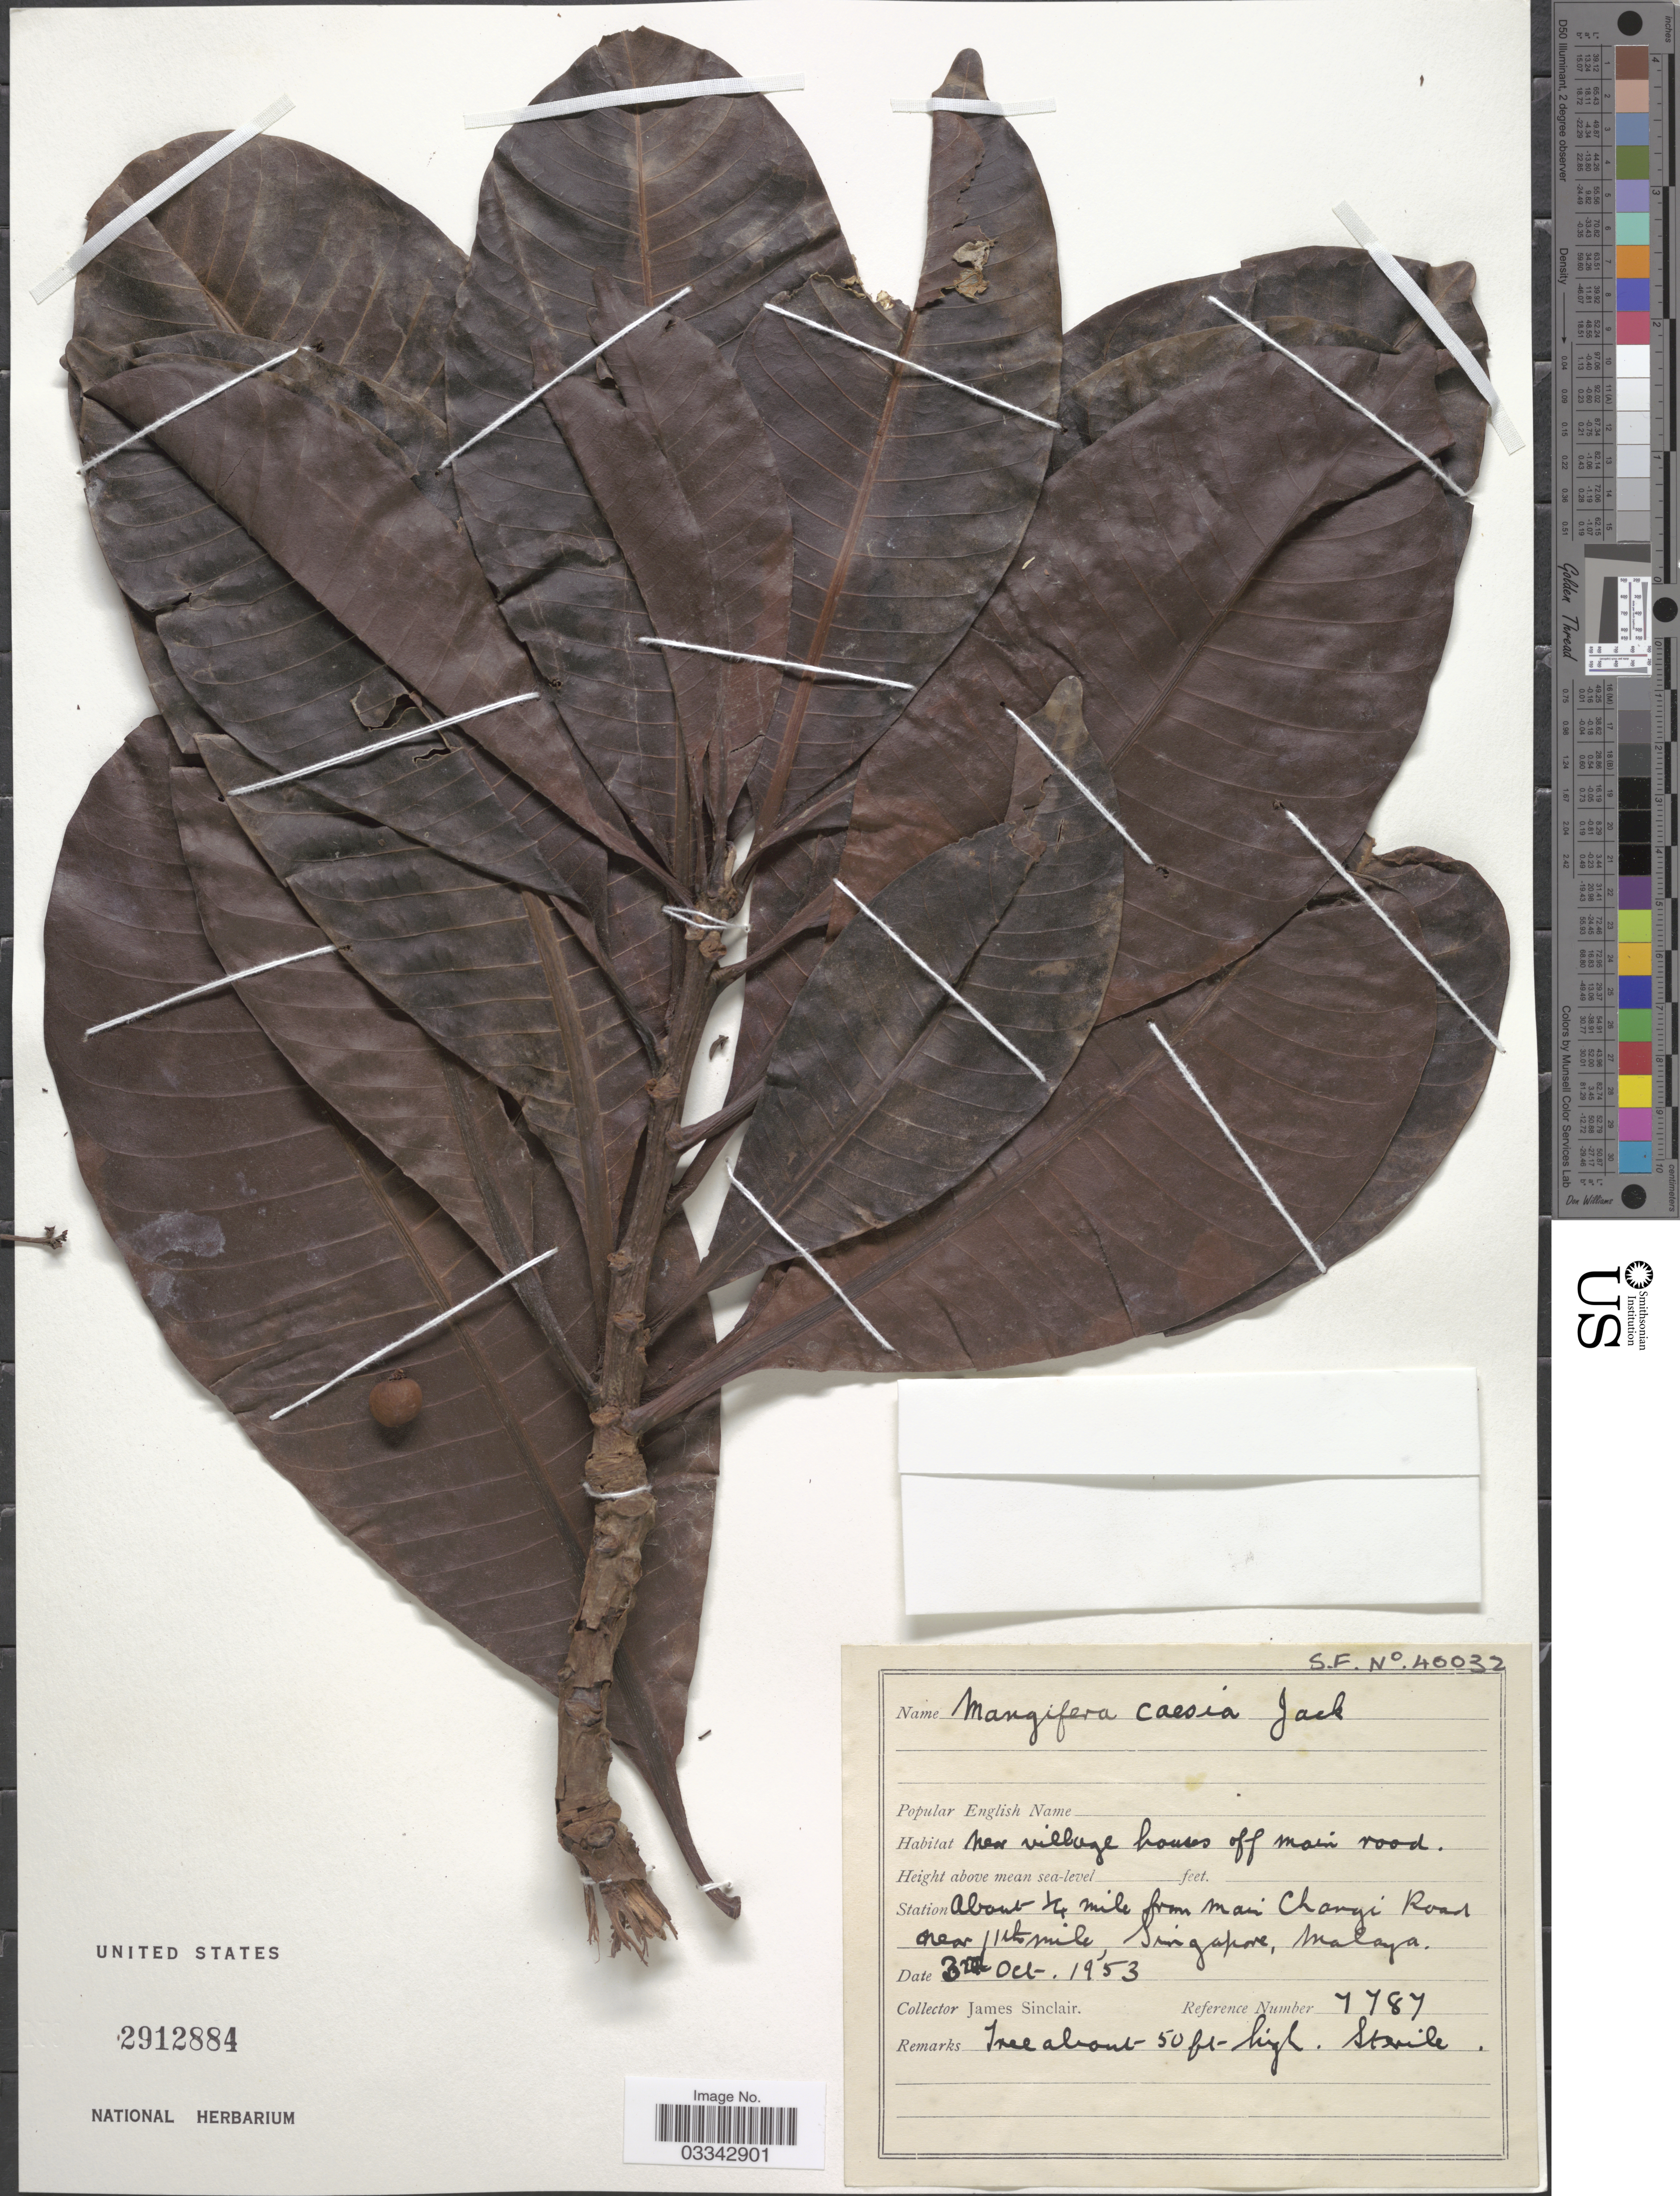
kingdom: Plantae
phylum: Tracheophyta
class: Magnoliopsida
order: Sapindales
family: Anacardiaceae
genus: Mangifera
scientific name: Mangifera caesia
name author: Jack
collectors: J. Sinclair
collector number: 7787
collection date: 1953-10-03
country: Singapore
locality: About ¼ mile from main Changi Road near 11th mile, Malaya.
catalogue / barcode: US 2912884